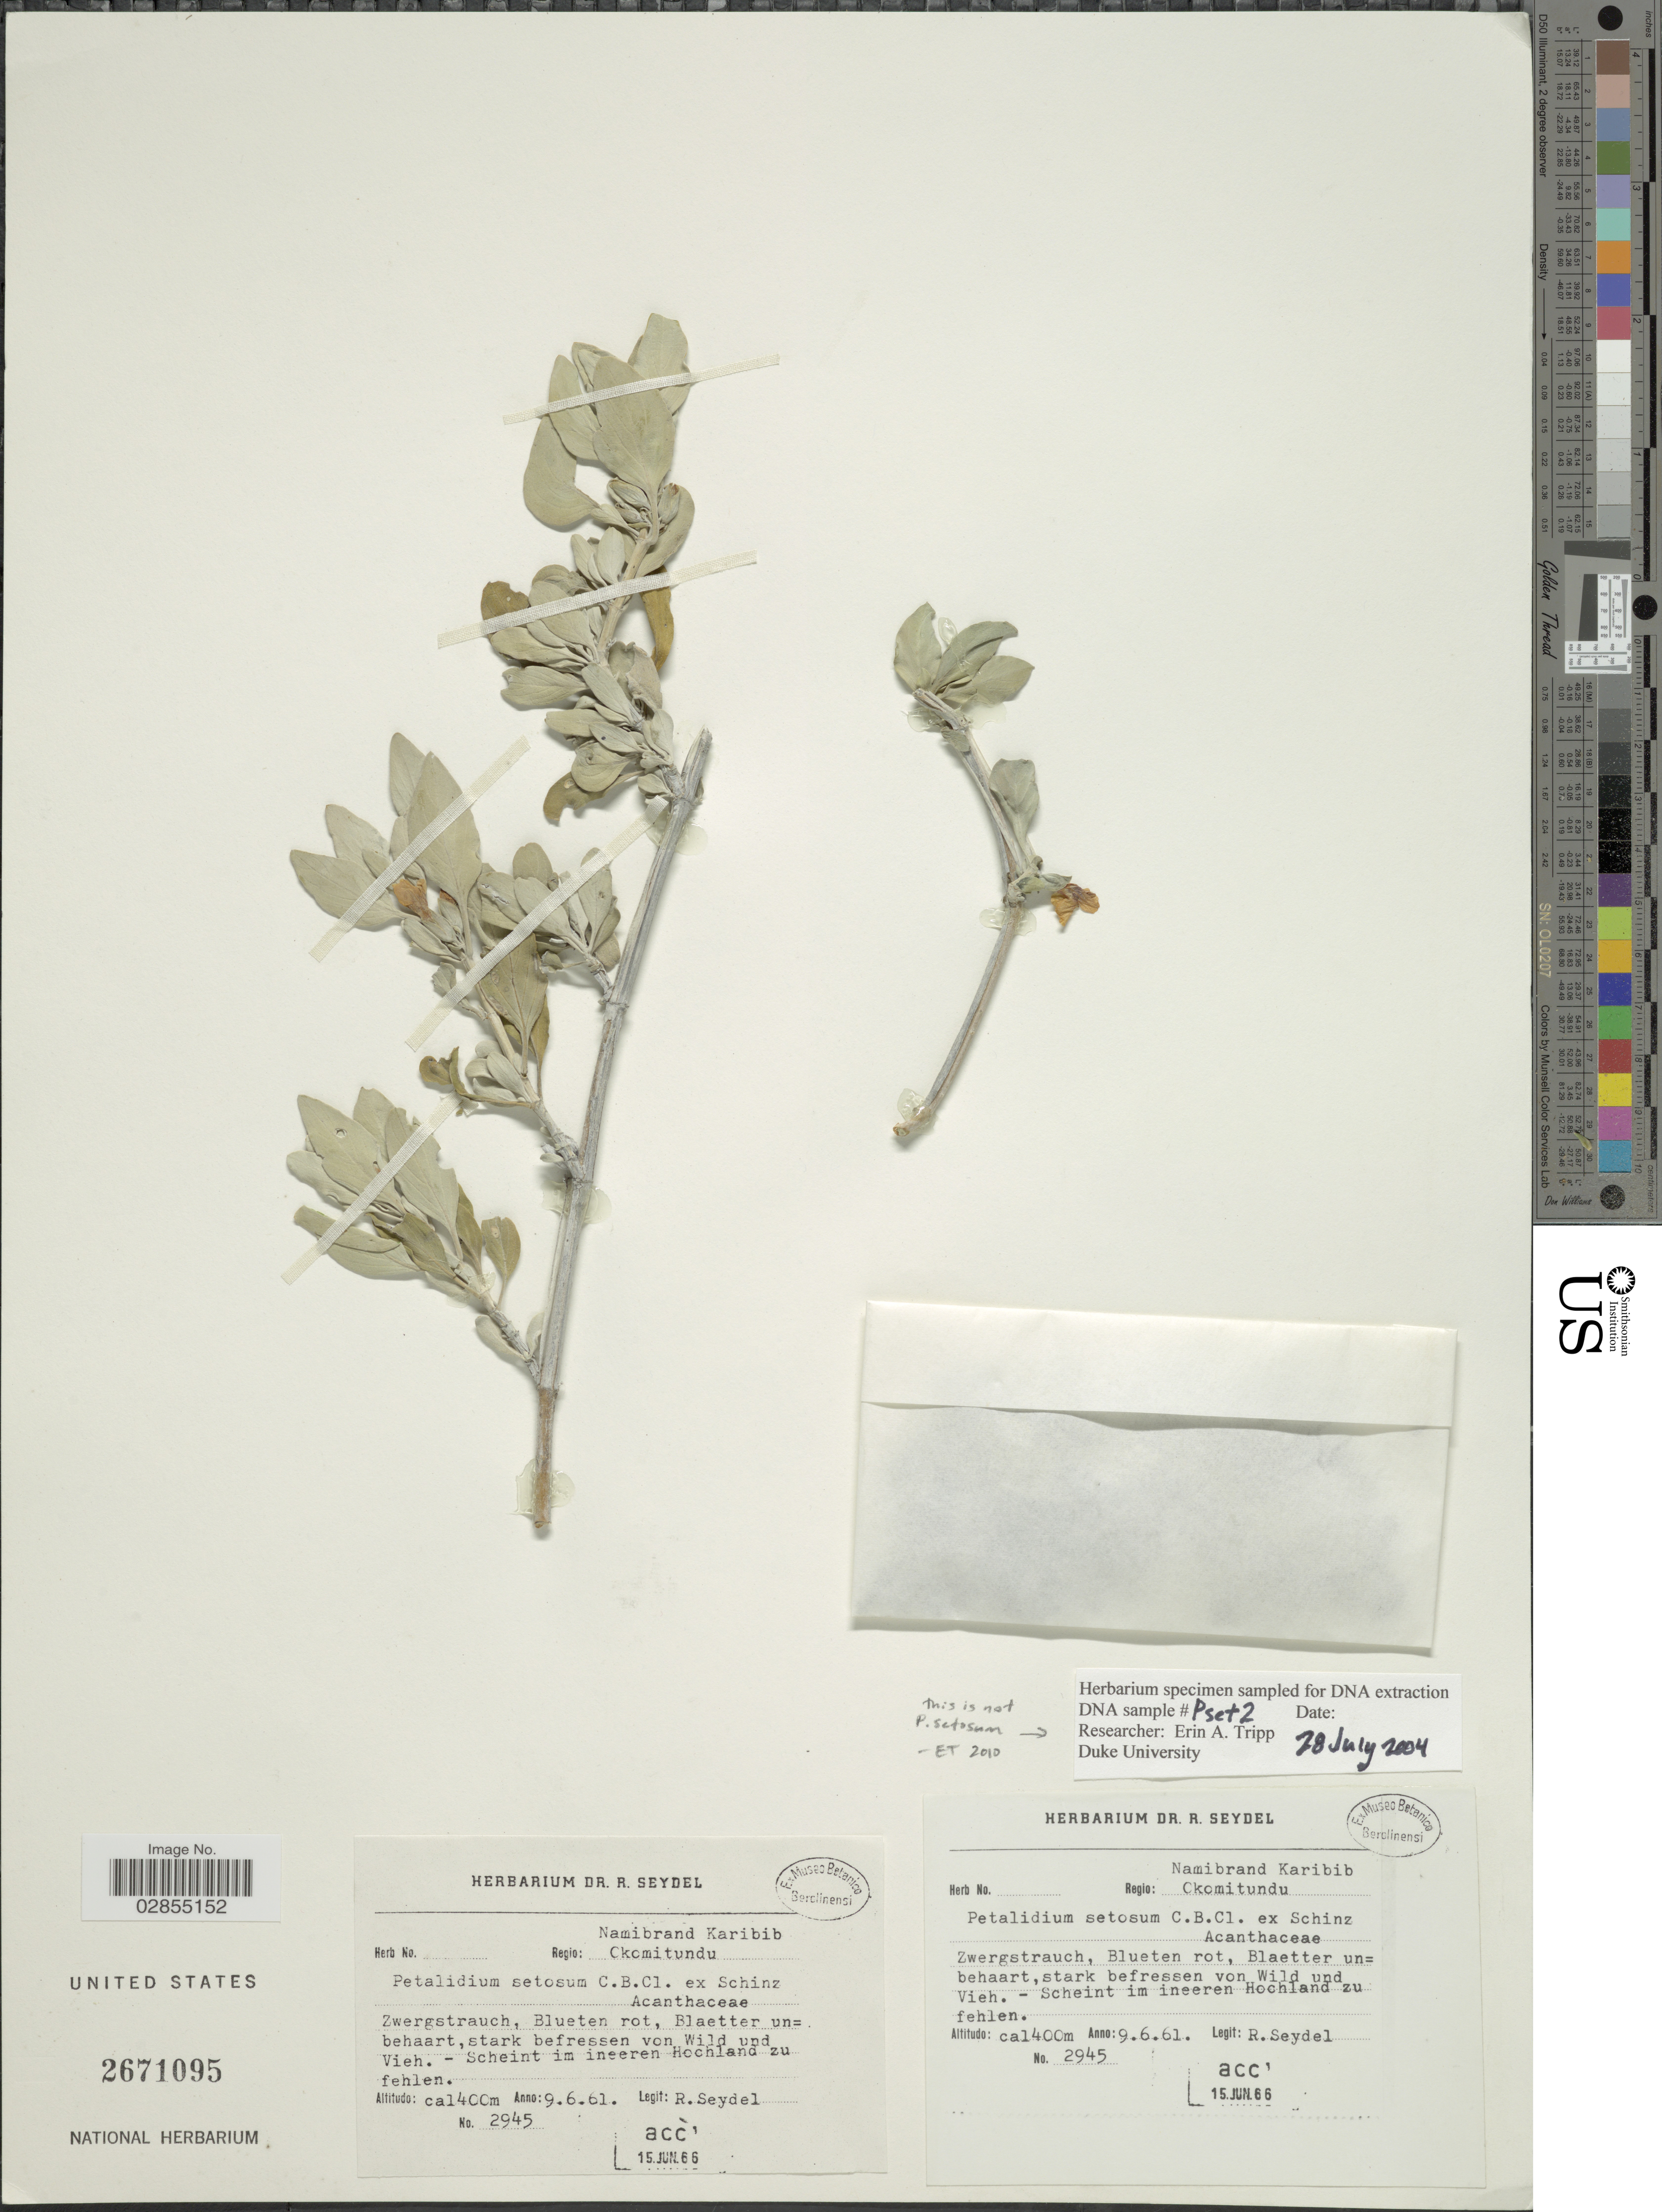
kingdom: Plantae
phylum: Tracheophyta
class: Magnoliopsida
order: Lamiales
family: Acanthaceae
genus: Petalidium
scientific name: Petalidium sp.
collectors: R. Seydel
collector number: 2945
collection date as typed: Transcribed d/m/y: 9/6/61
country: Angola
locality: Regio Namibrand Karibib Ckomitundu.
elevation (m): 1400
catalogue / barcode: US 2671095